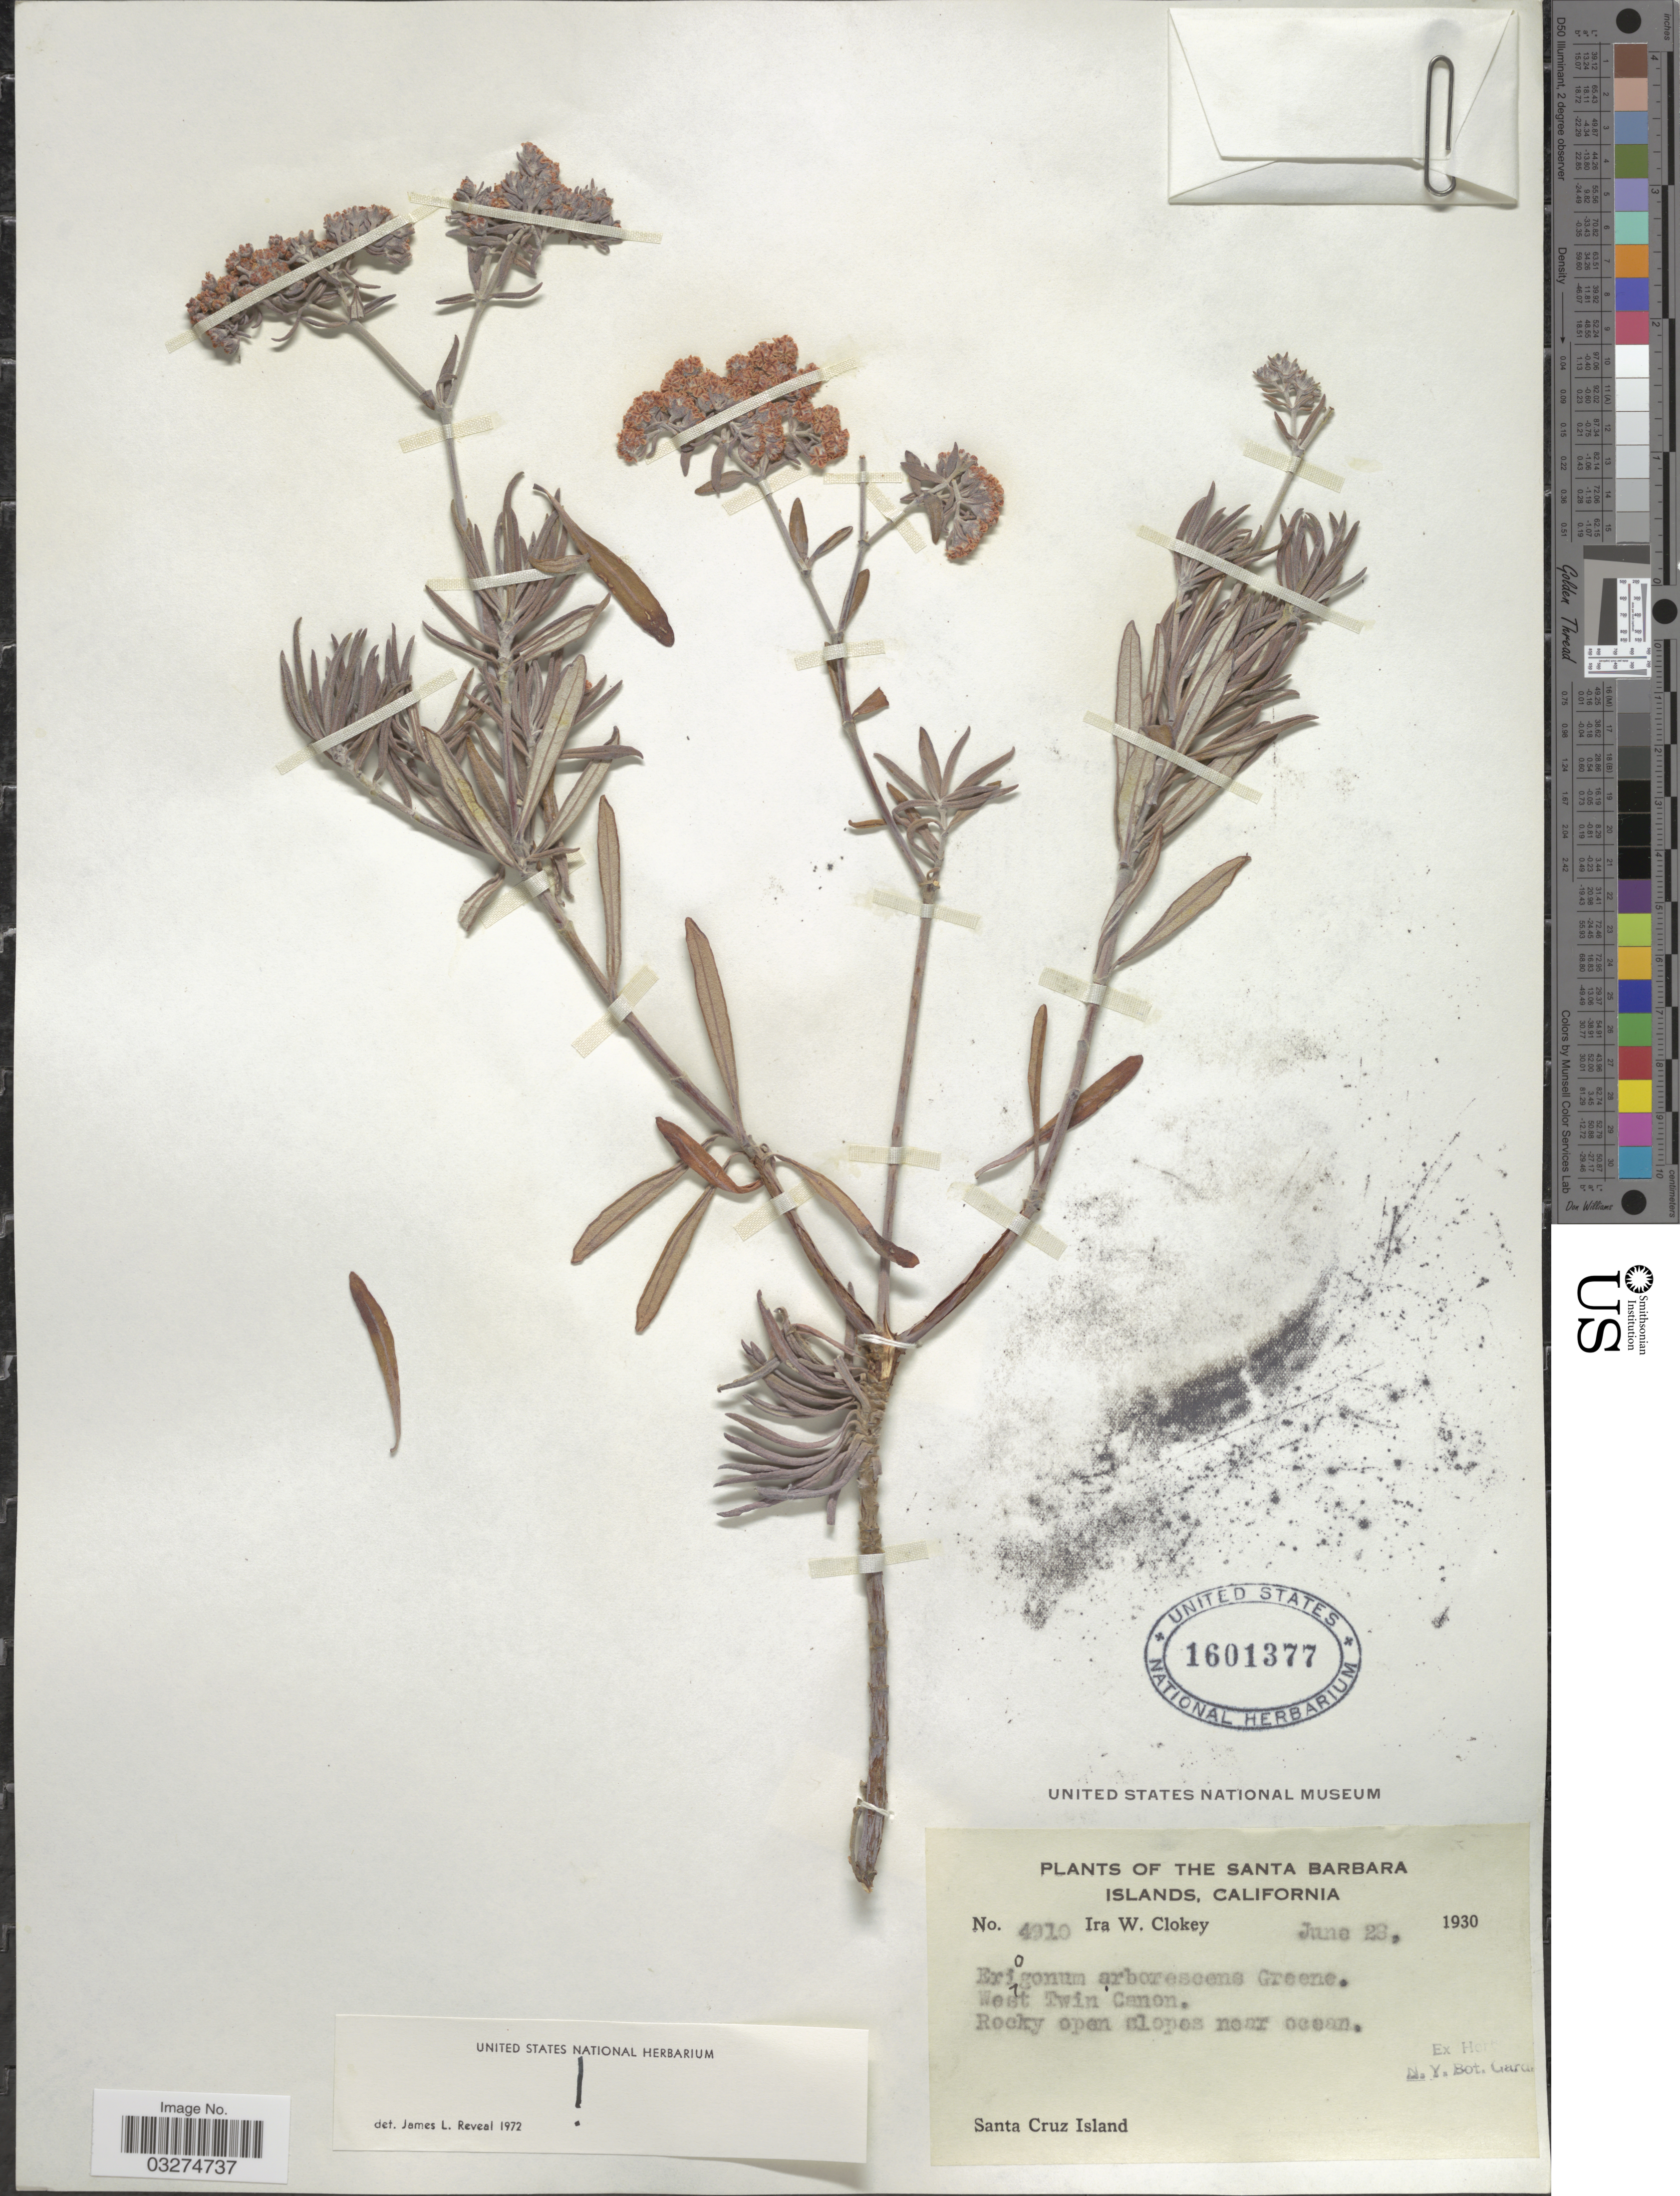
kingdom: Plantae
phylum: Tracheophyta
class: Magnoliopsida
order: Caryophyllales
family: Polygonaceae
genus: Eriogonum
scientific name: Eriogonum arborescens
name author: Greene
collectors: I. W. Clokey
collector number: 4910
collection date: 1930-06-28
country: United States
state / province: California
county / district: Santa Barbara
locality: The Santa Barbara Islands. West Twin Canon. Santa Cruz Island.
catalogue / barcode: US 1601377